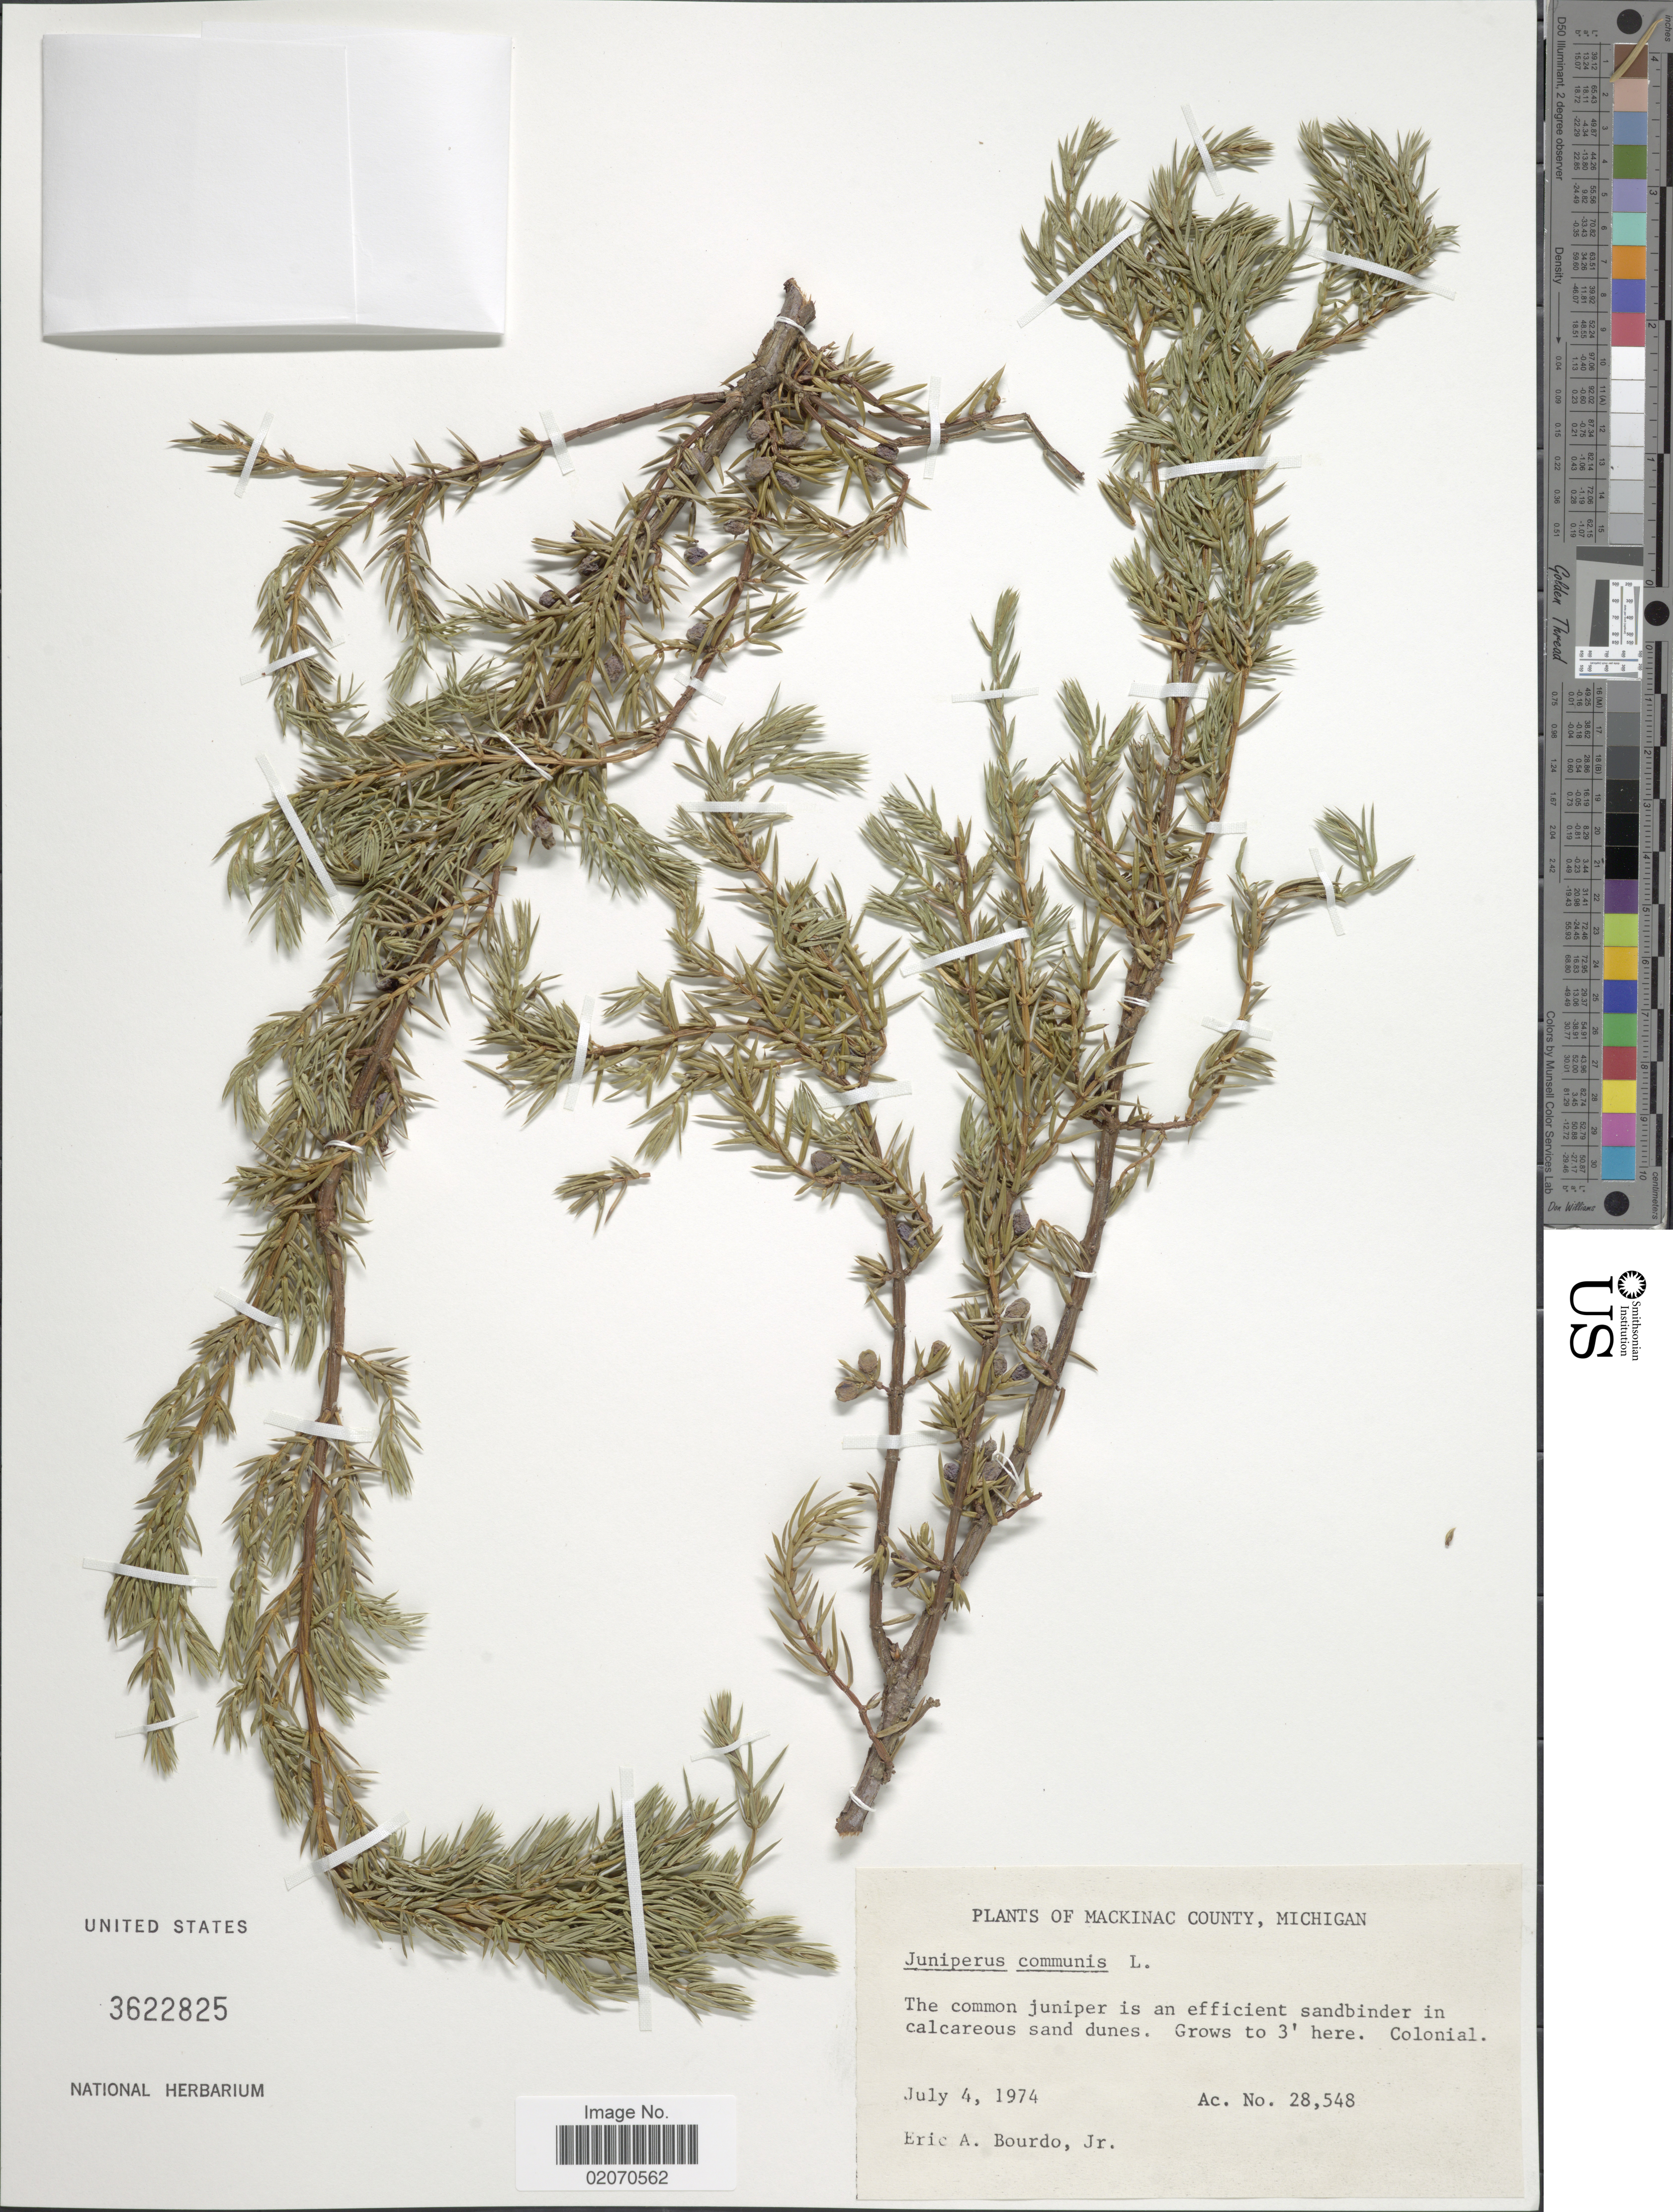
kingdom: Plantae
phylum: Tracheophyta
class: Pinopsida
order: Pinales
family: Cupressaceae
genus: Juniperus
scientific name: Juniperus communis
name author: L.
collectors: E. Bourdo Jr.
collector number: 28548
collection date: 1974-07-04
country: United States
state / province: Michigan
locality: Mackinac County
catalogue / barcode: US 3622825